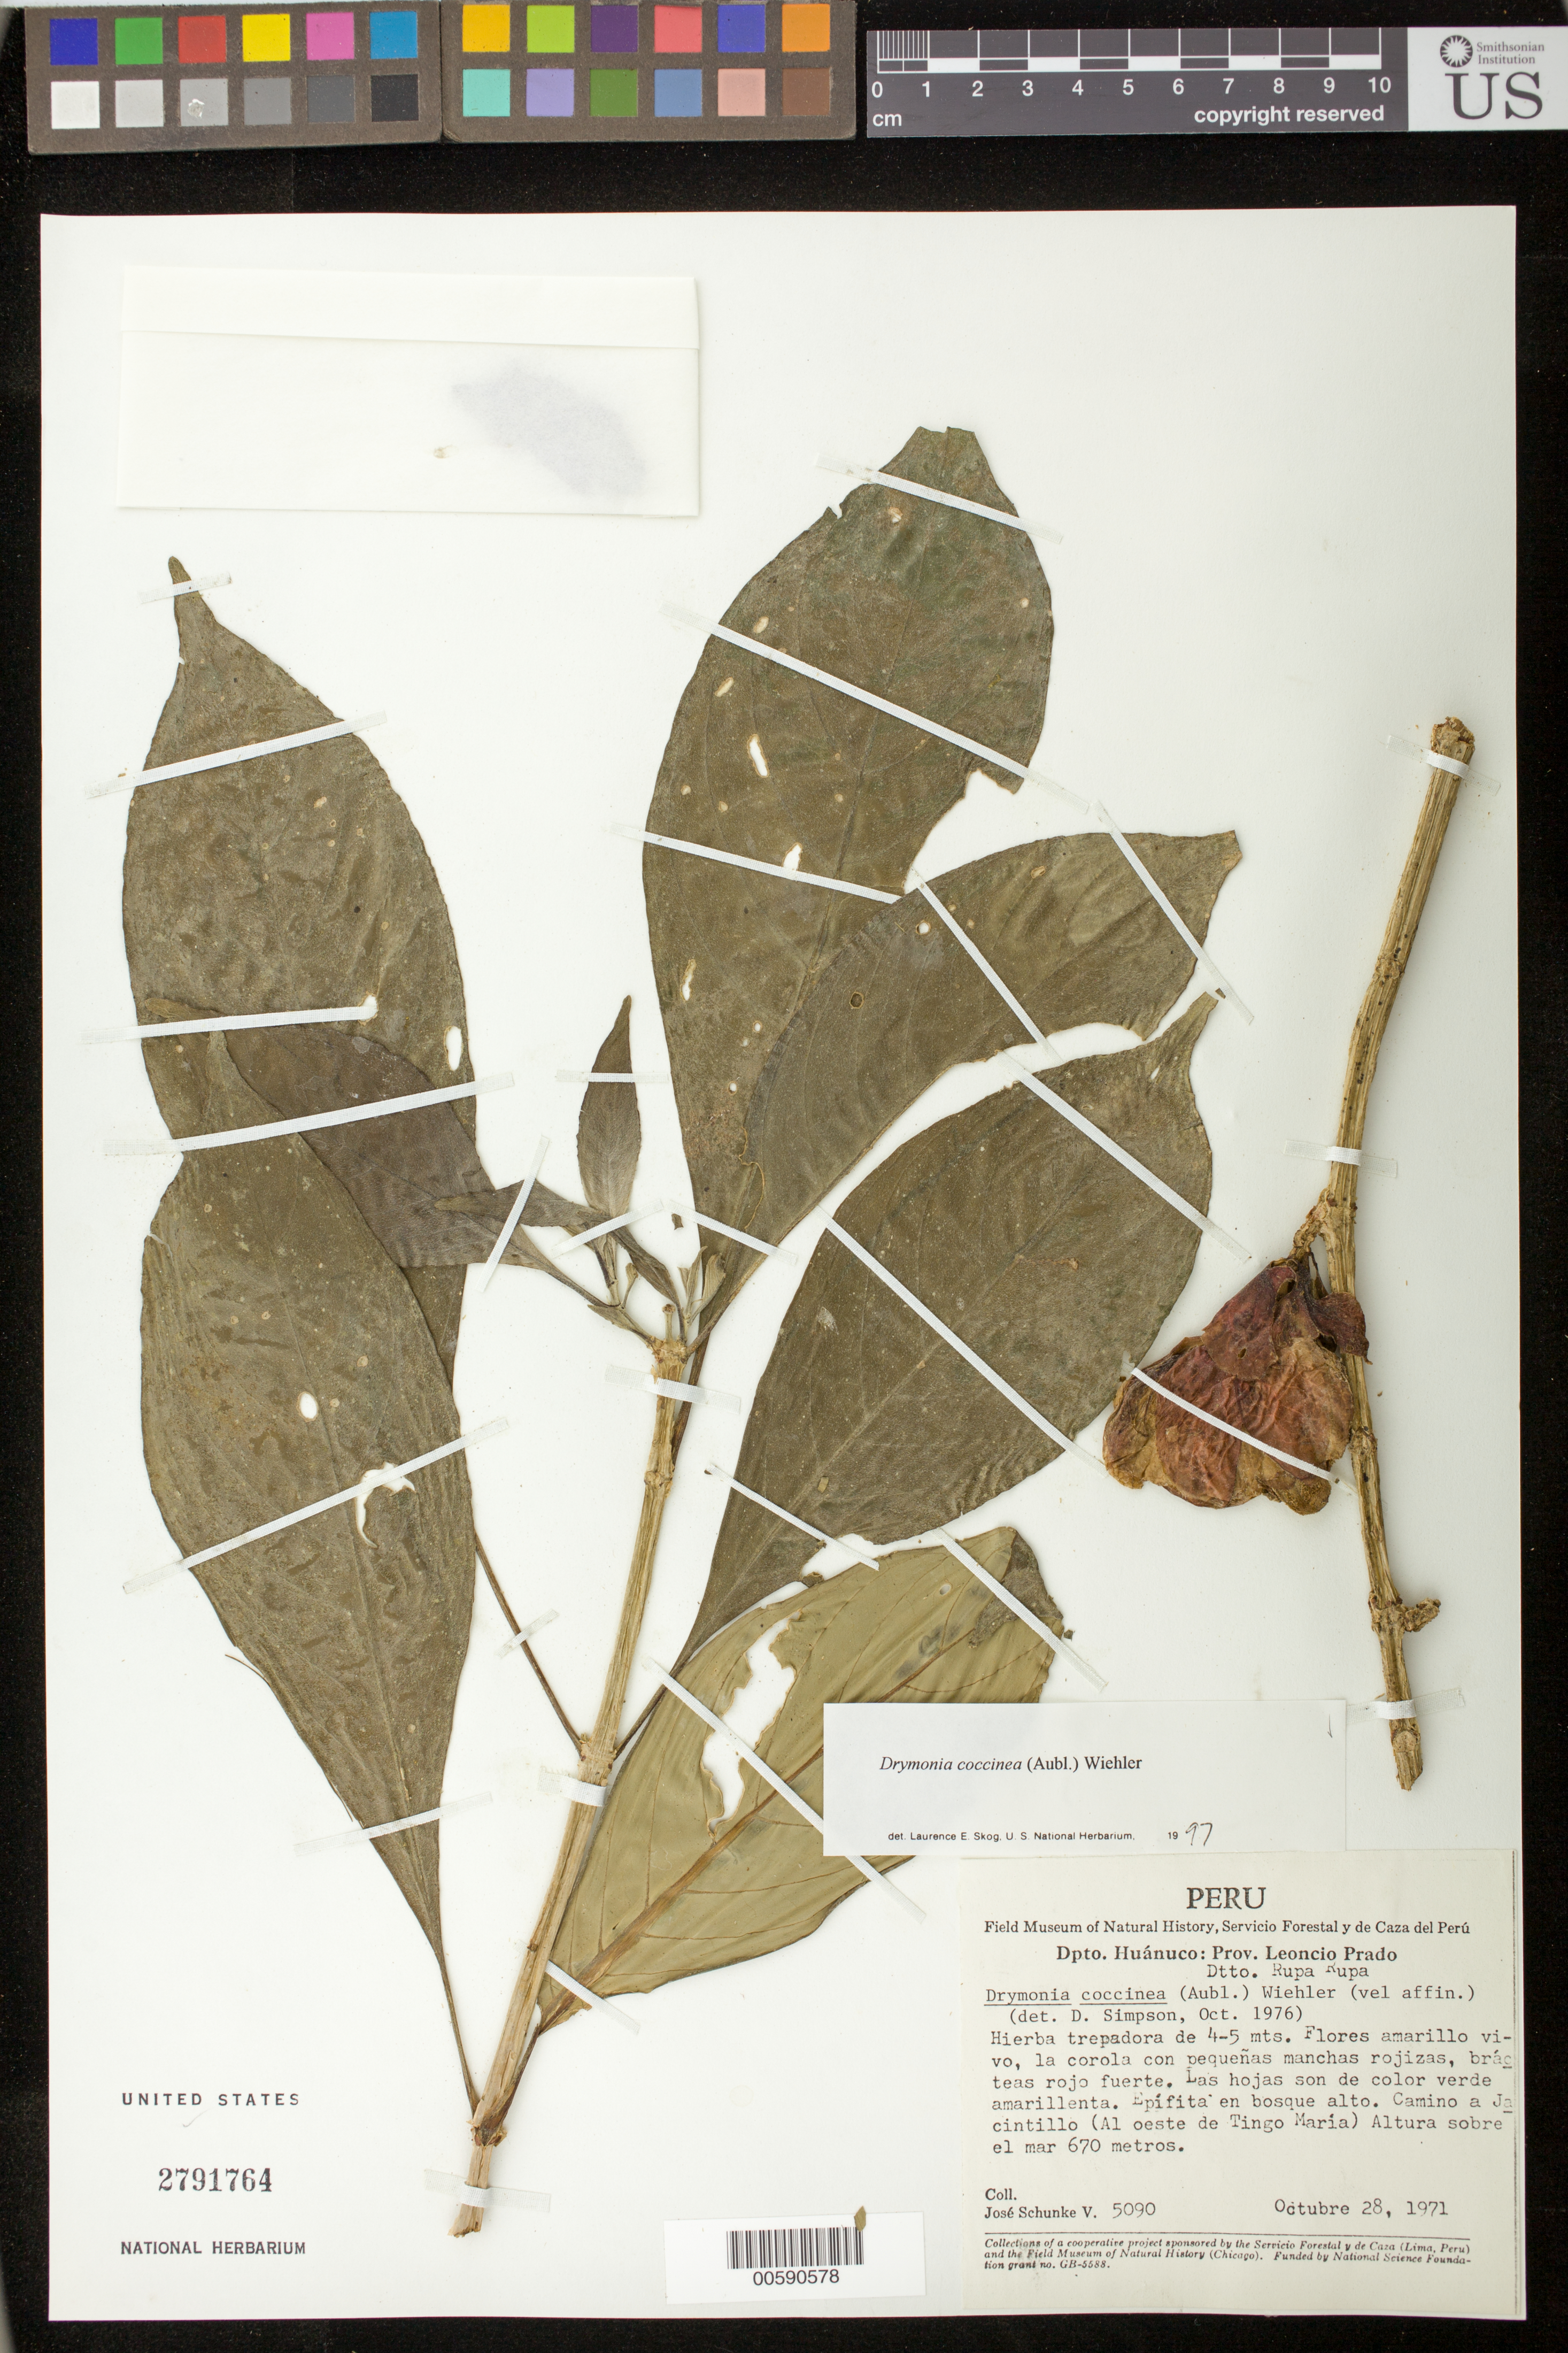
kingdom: Plantae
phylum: Tracheophyta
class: Magnoliopsida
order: Lamiales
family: Gesneriaceae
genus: Drymonia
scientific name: Drymonia coccinea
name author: (Aubl.) Wiehler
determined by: Skog, Laurence E.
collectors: J. Schunke Vigo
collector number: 5090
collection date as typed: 28 Oct 1971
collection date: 1971-10-28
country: Peru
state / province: Huánuco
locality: Prov. Leoncio Prado, Dtto. Rupa Rupa; camino a Jacintillo (al oeste de Tingo María)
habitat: En bosque alto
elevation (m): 670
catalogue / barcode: US 2791764